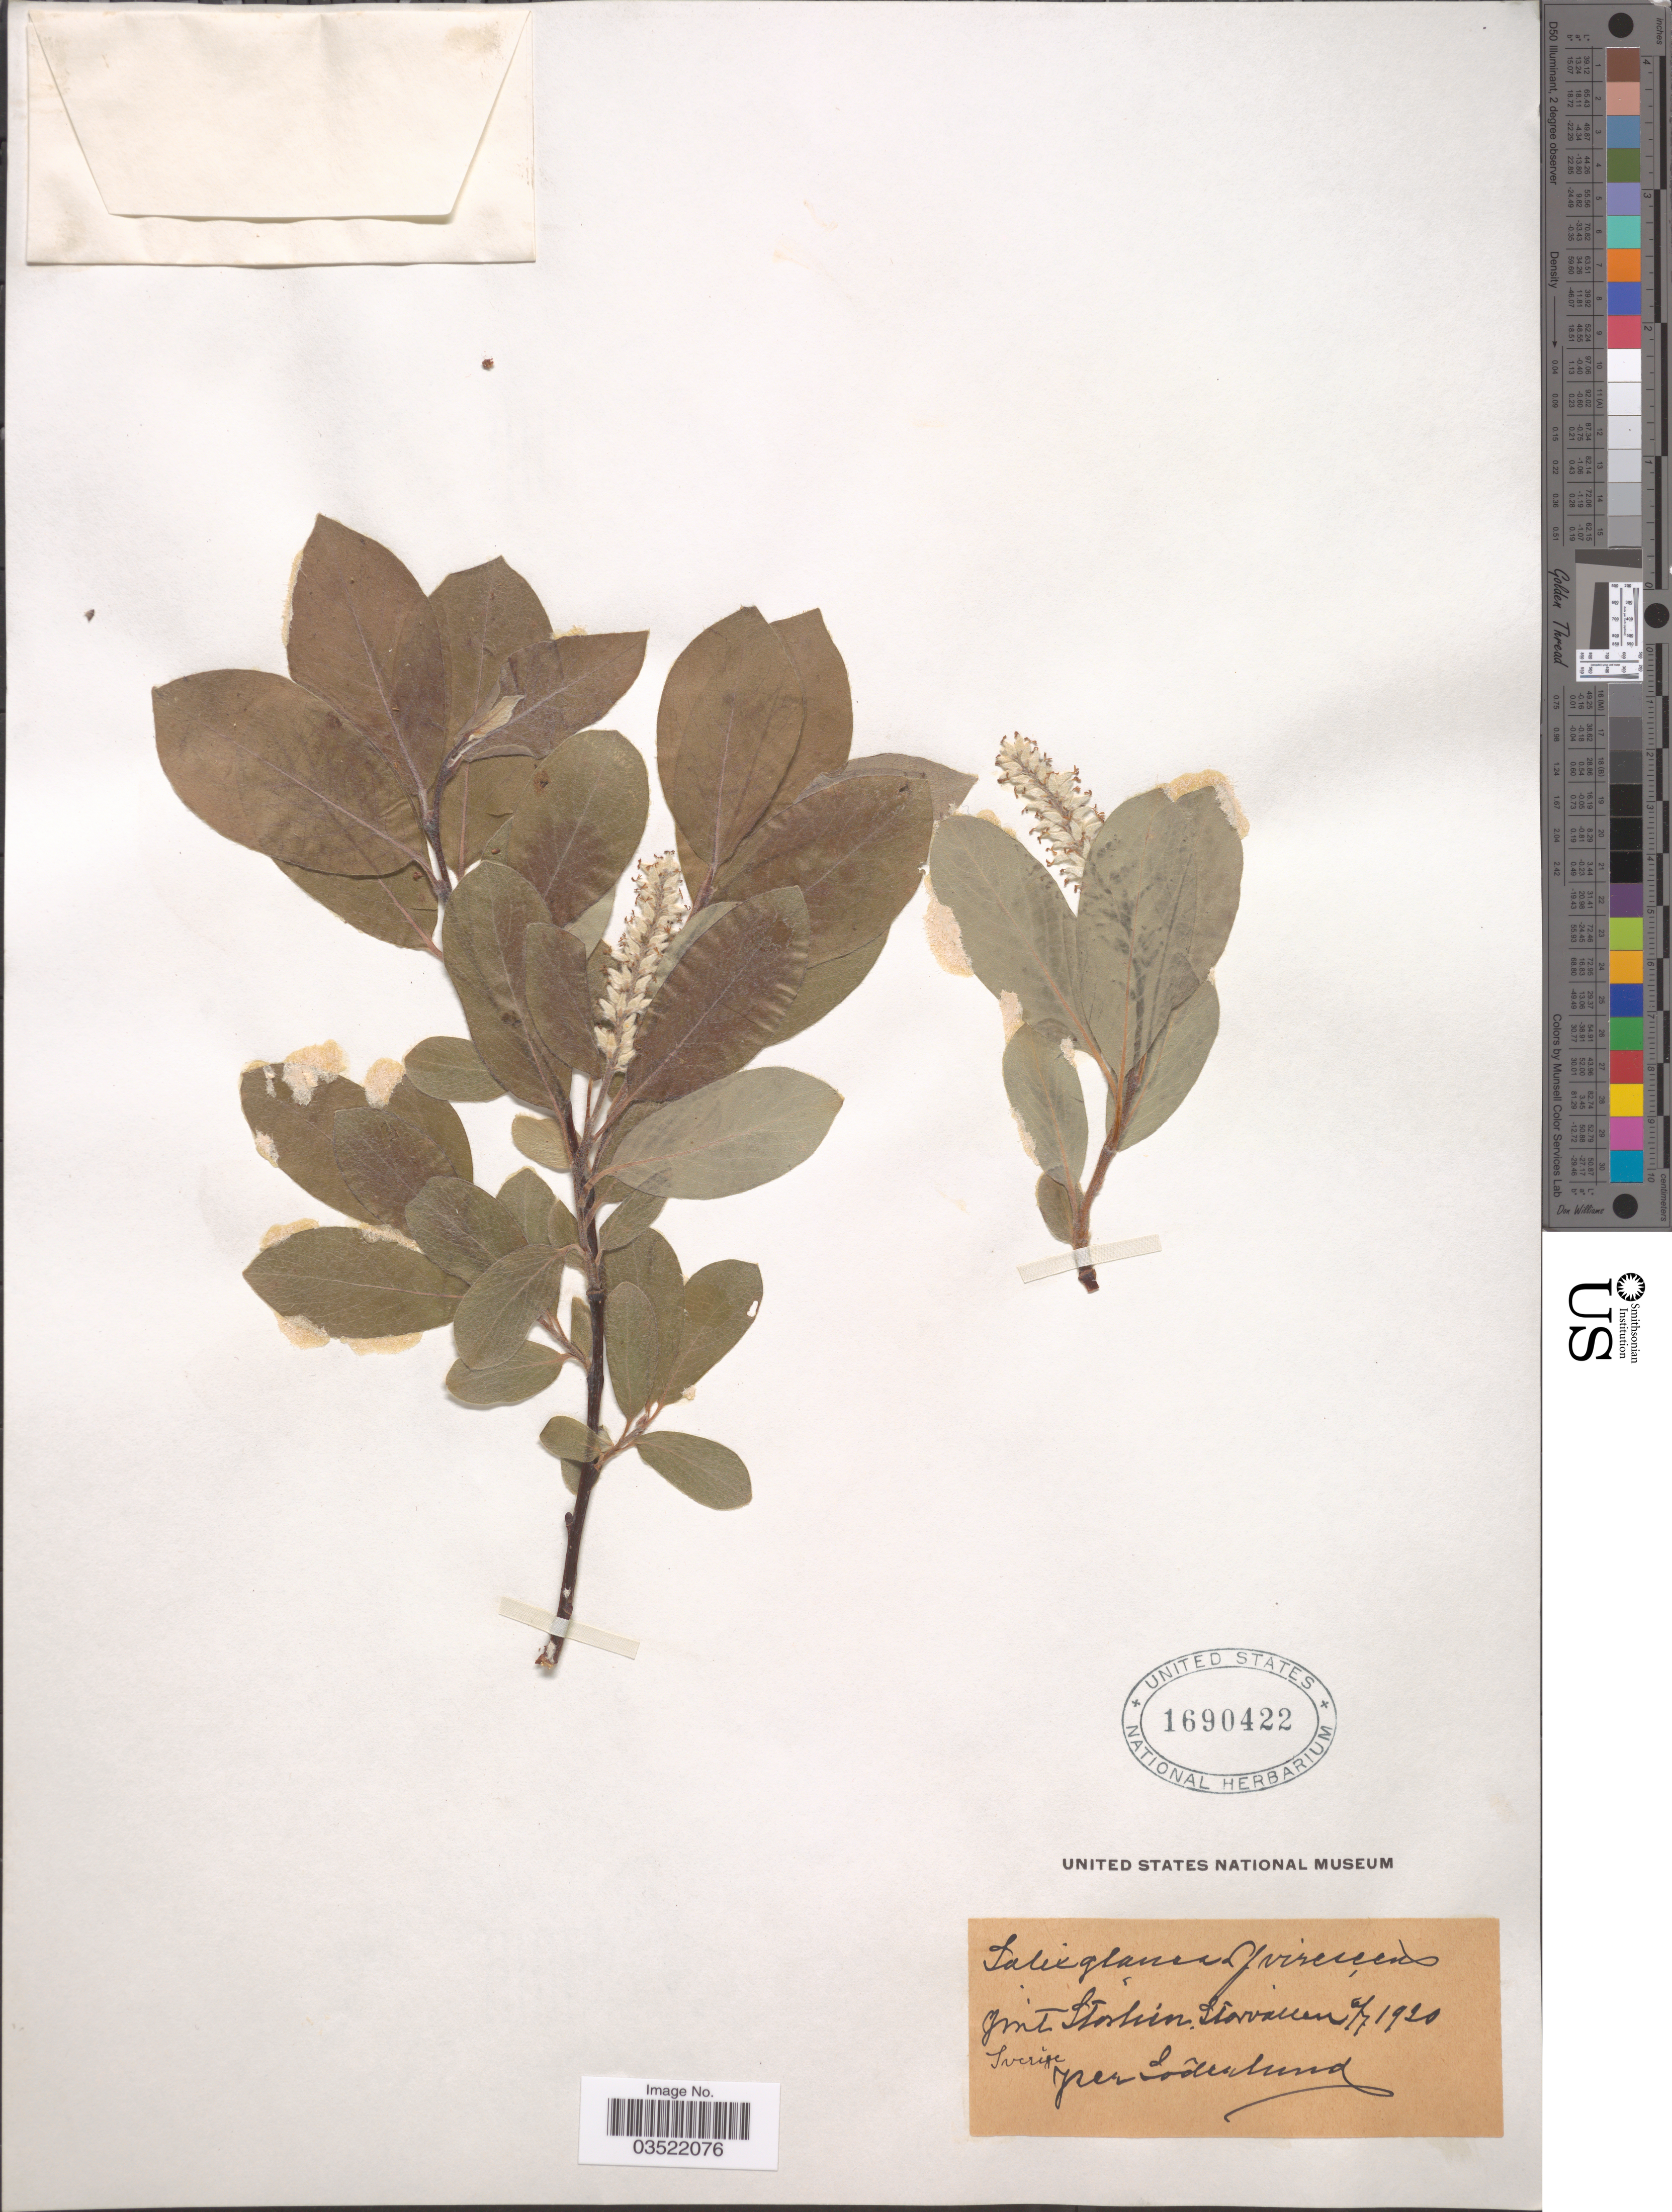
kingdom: Plantae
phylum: Tracheophyta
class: Magnoliopsida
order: Malpighiales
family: Salicaceae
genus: Salix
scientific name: Salix glauca f. virescens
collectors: Soderlund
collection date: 1920-07-06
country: Sweden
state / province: Jämtland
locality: Jmt. Storlien, Storvallen.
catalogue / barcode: US 1690422